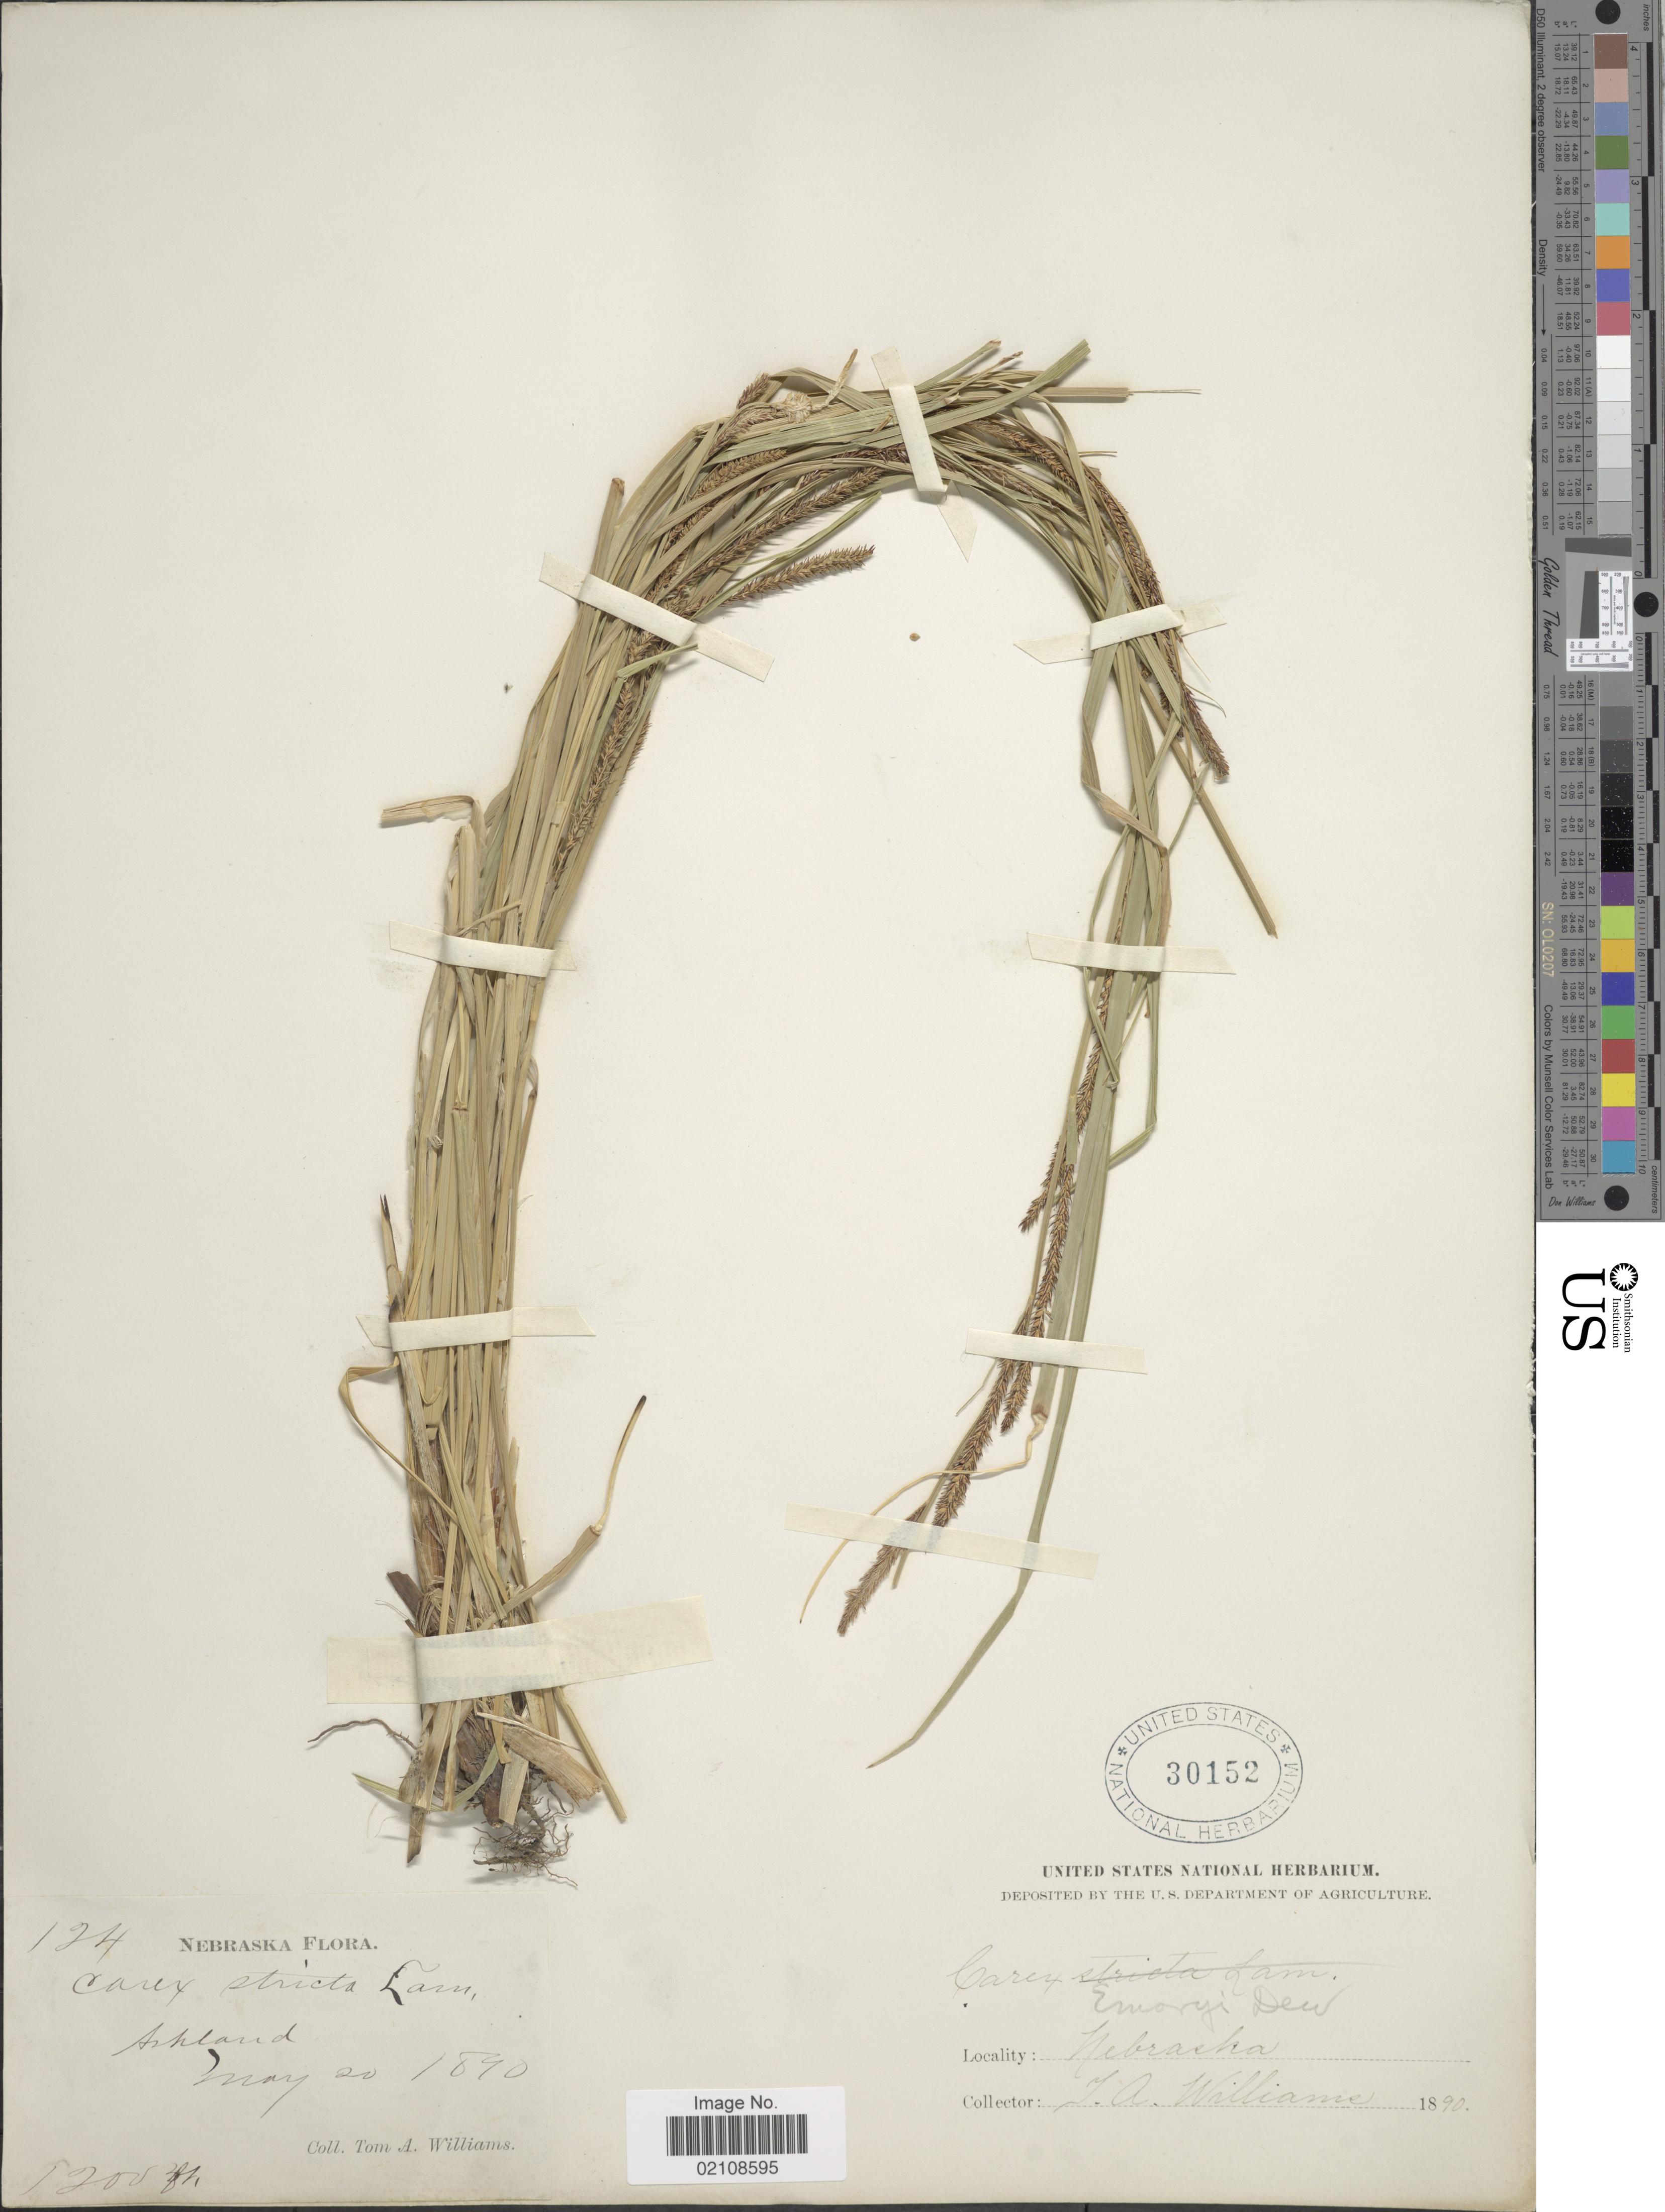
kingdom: Plantae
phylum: Tracheophyta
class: Liliopsida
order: Poales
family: Cyperaceae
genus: Carex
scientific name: Carex emoryi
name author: Dewey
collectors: T. A. Williams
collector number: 124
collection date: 1890-05-20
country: United States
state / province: Nebraska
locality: Ashland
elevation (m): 366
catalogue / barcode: US 30152